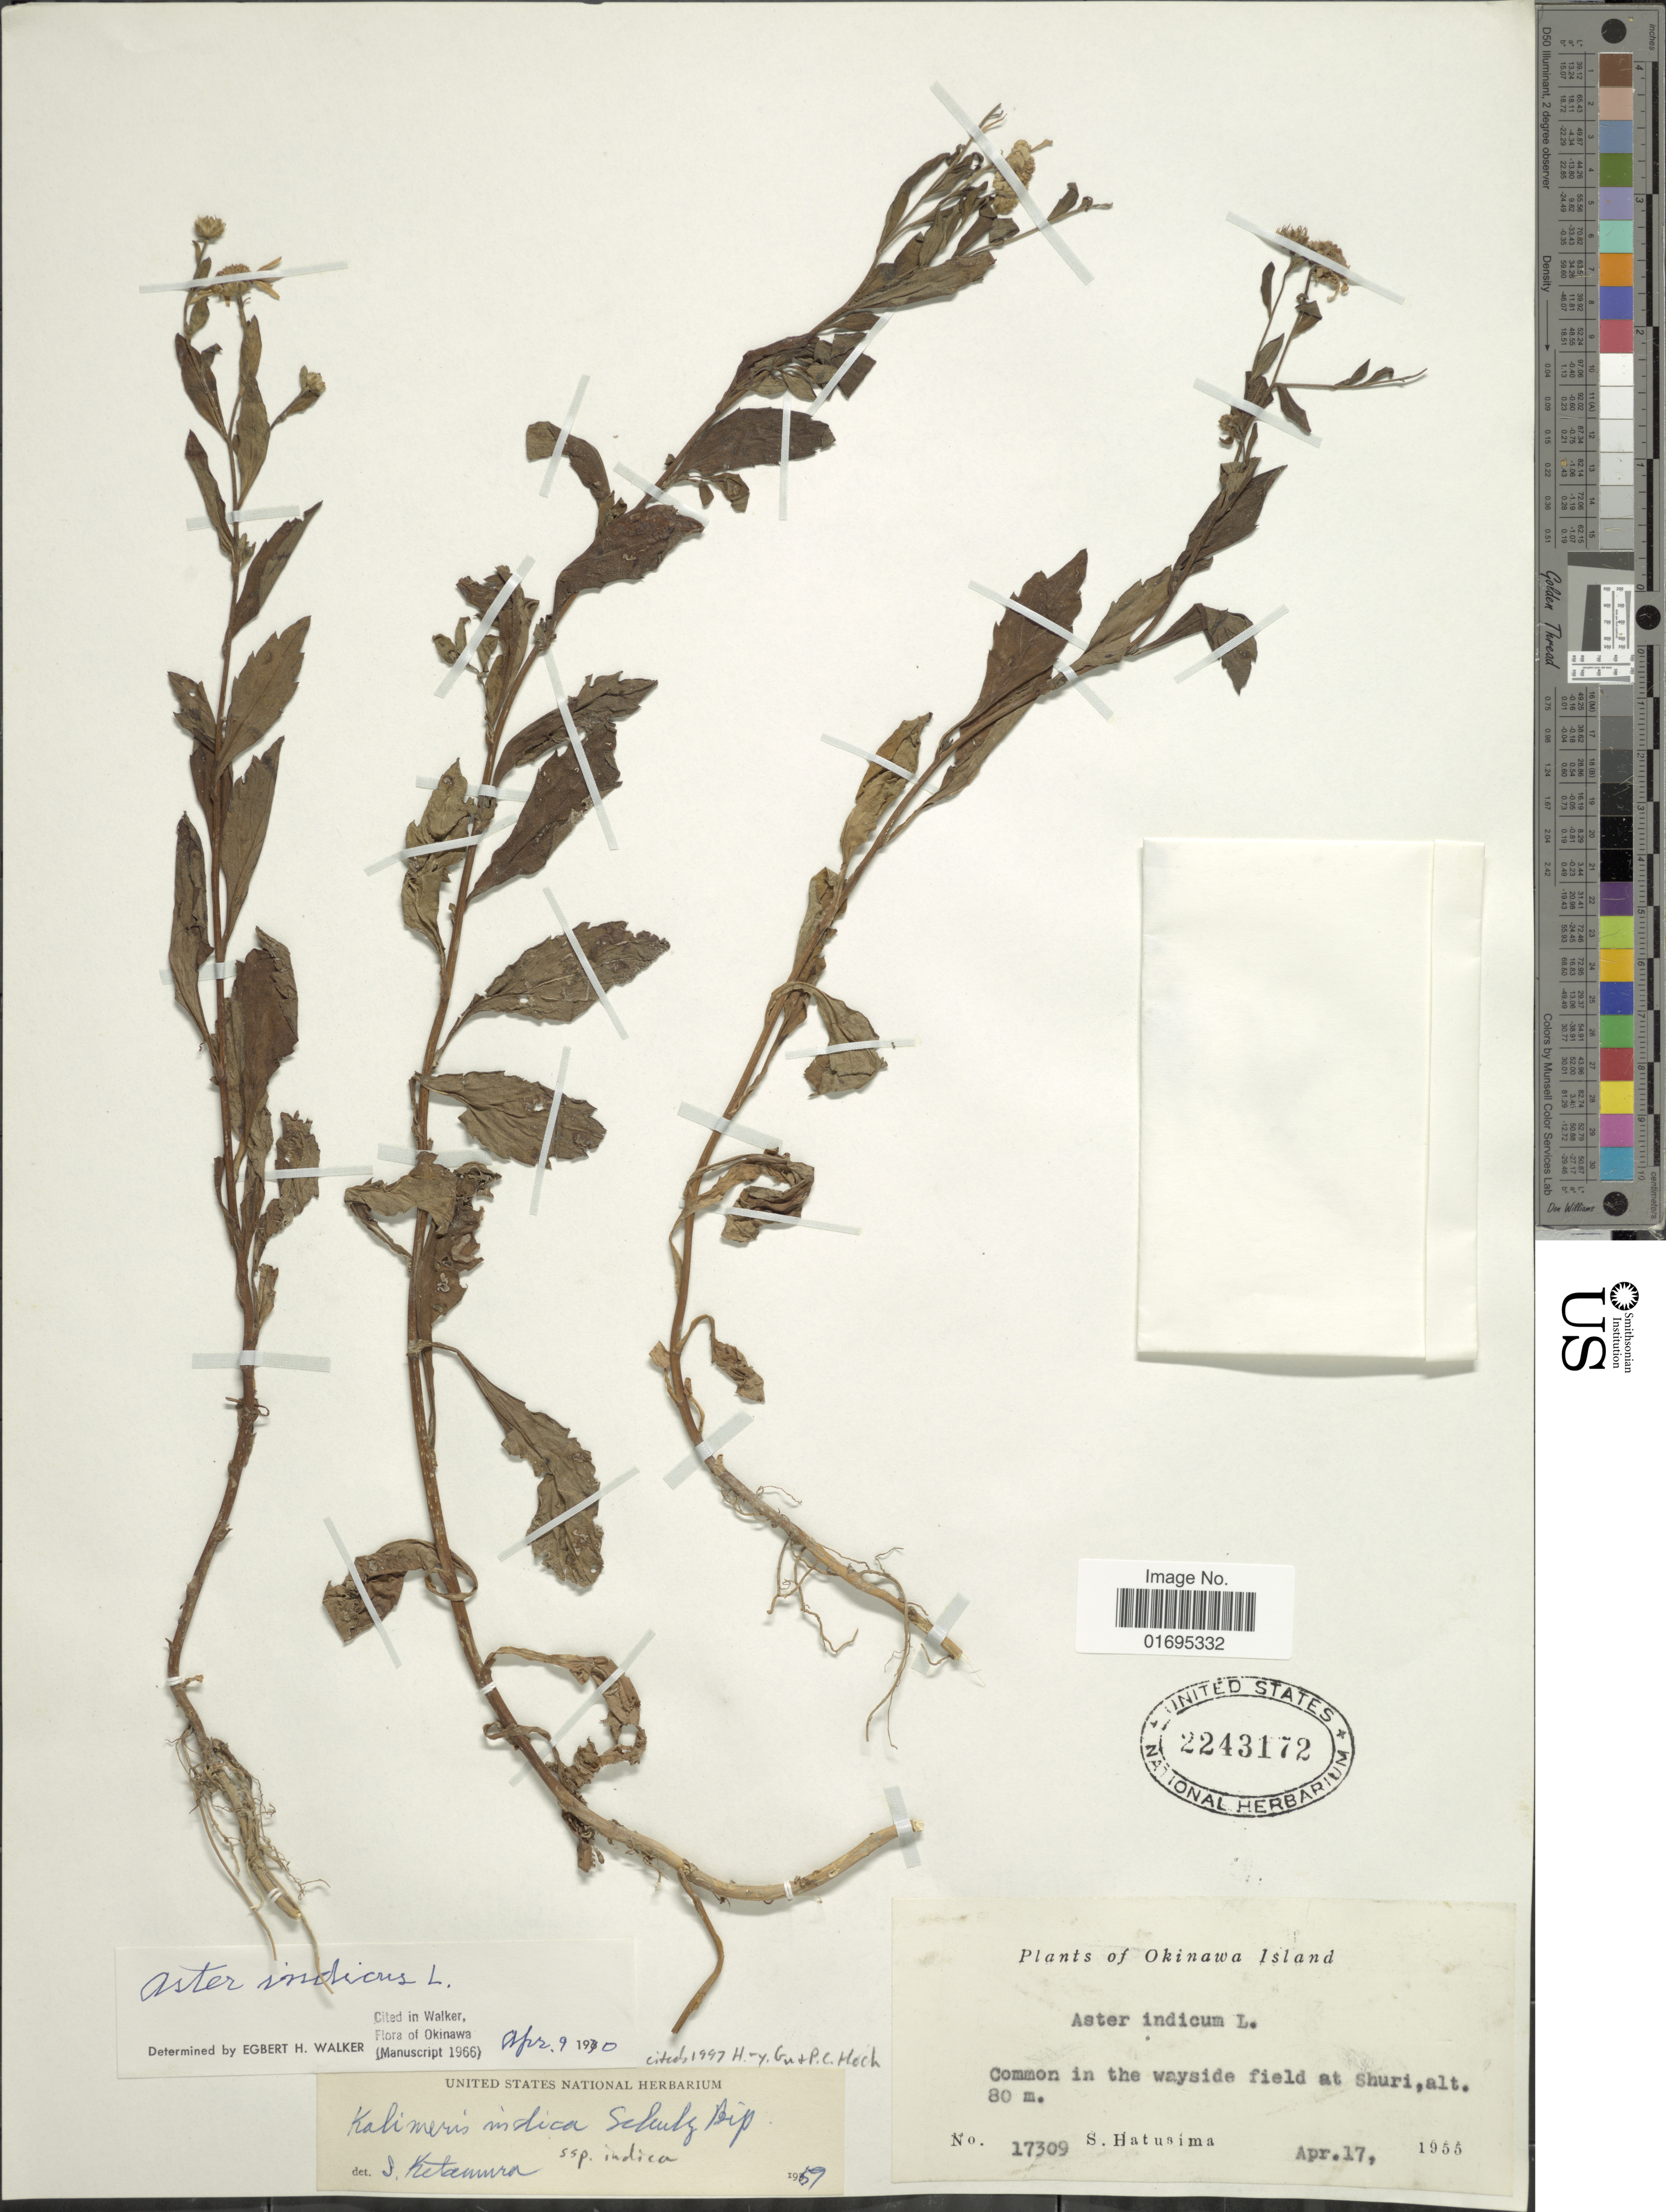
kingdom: Plantae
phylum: Tracheophyta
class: Magnoliopsida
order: Asterales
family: Asteraceae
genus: Kalimeris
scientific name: Kalimeris indica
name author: (L.) Sch. Bip.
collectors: S. Hatusima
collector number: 17309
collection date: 1955-04-17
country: Japan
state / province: Okinawa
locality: Okinawa Is. common in the wayside field at Shuri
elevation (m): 80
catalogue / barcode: US 2243172